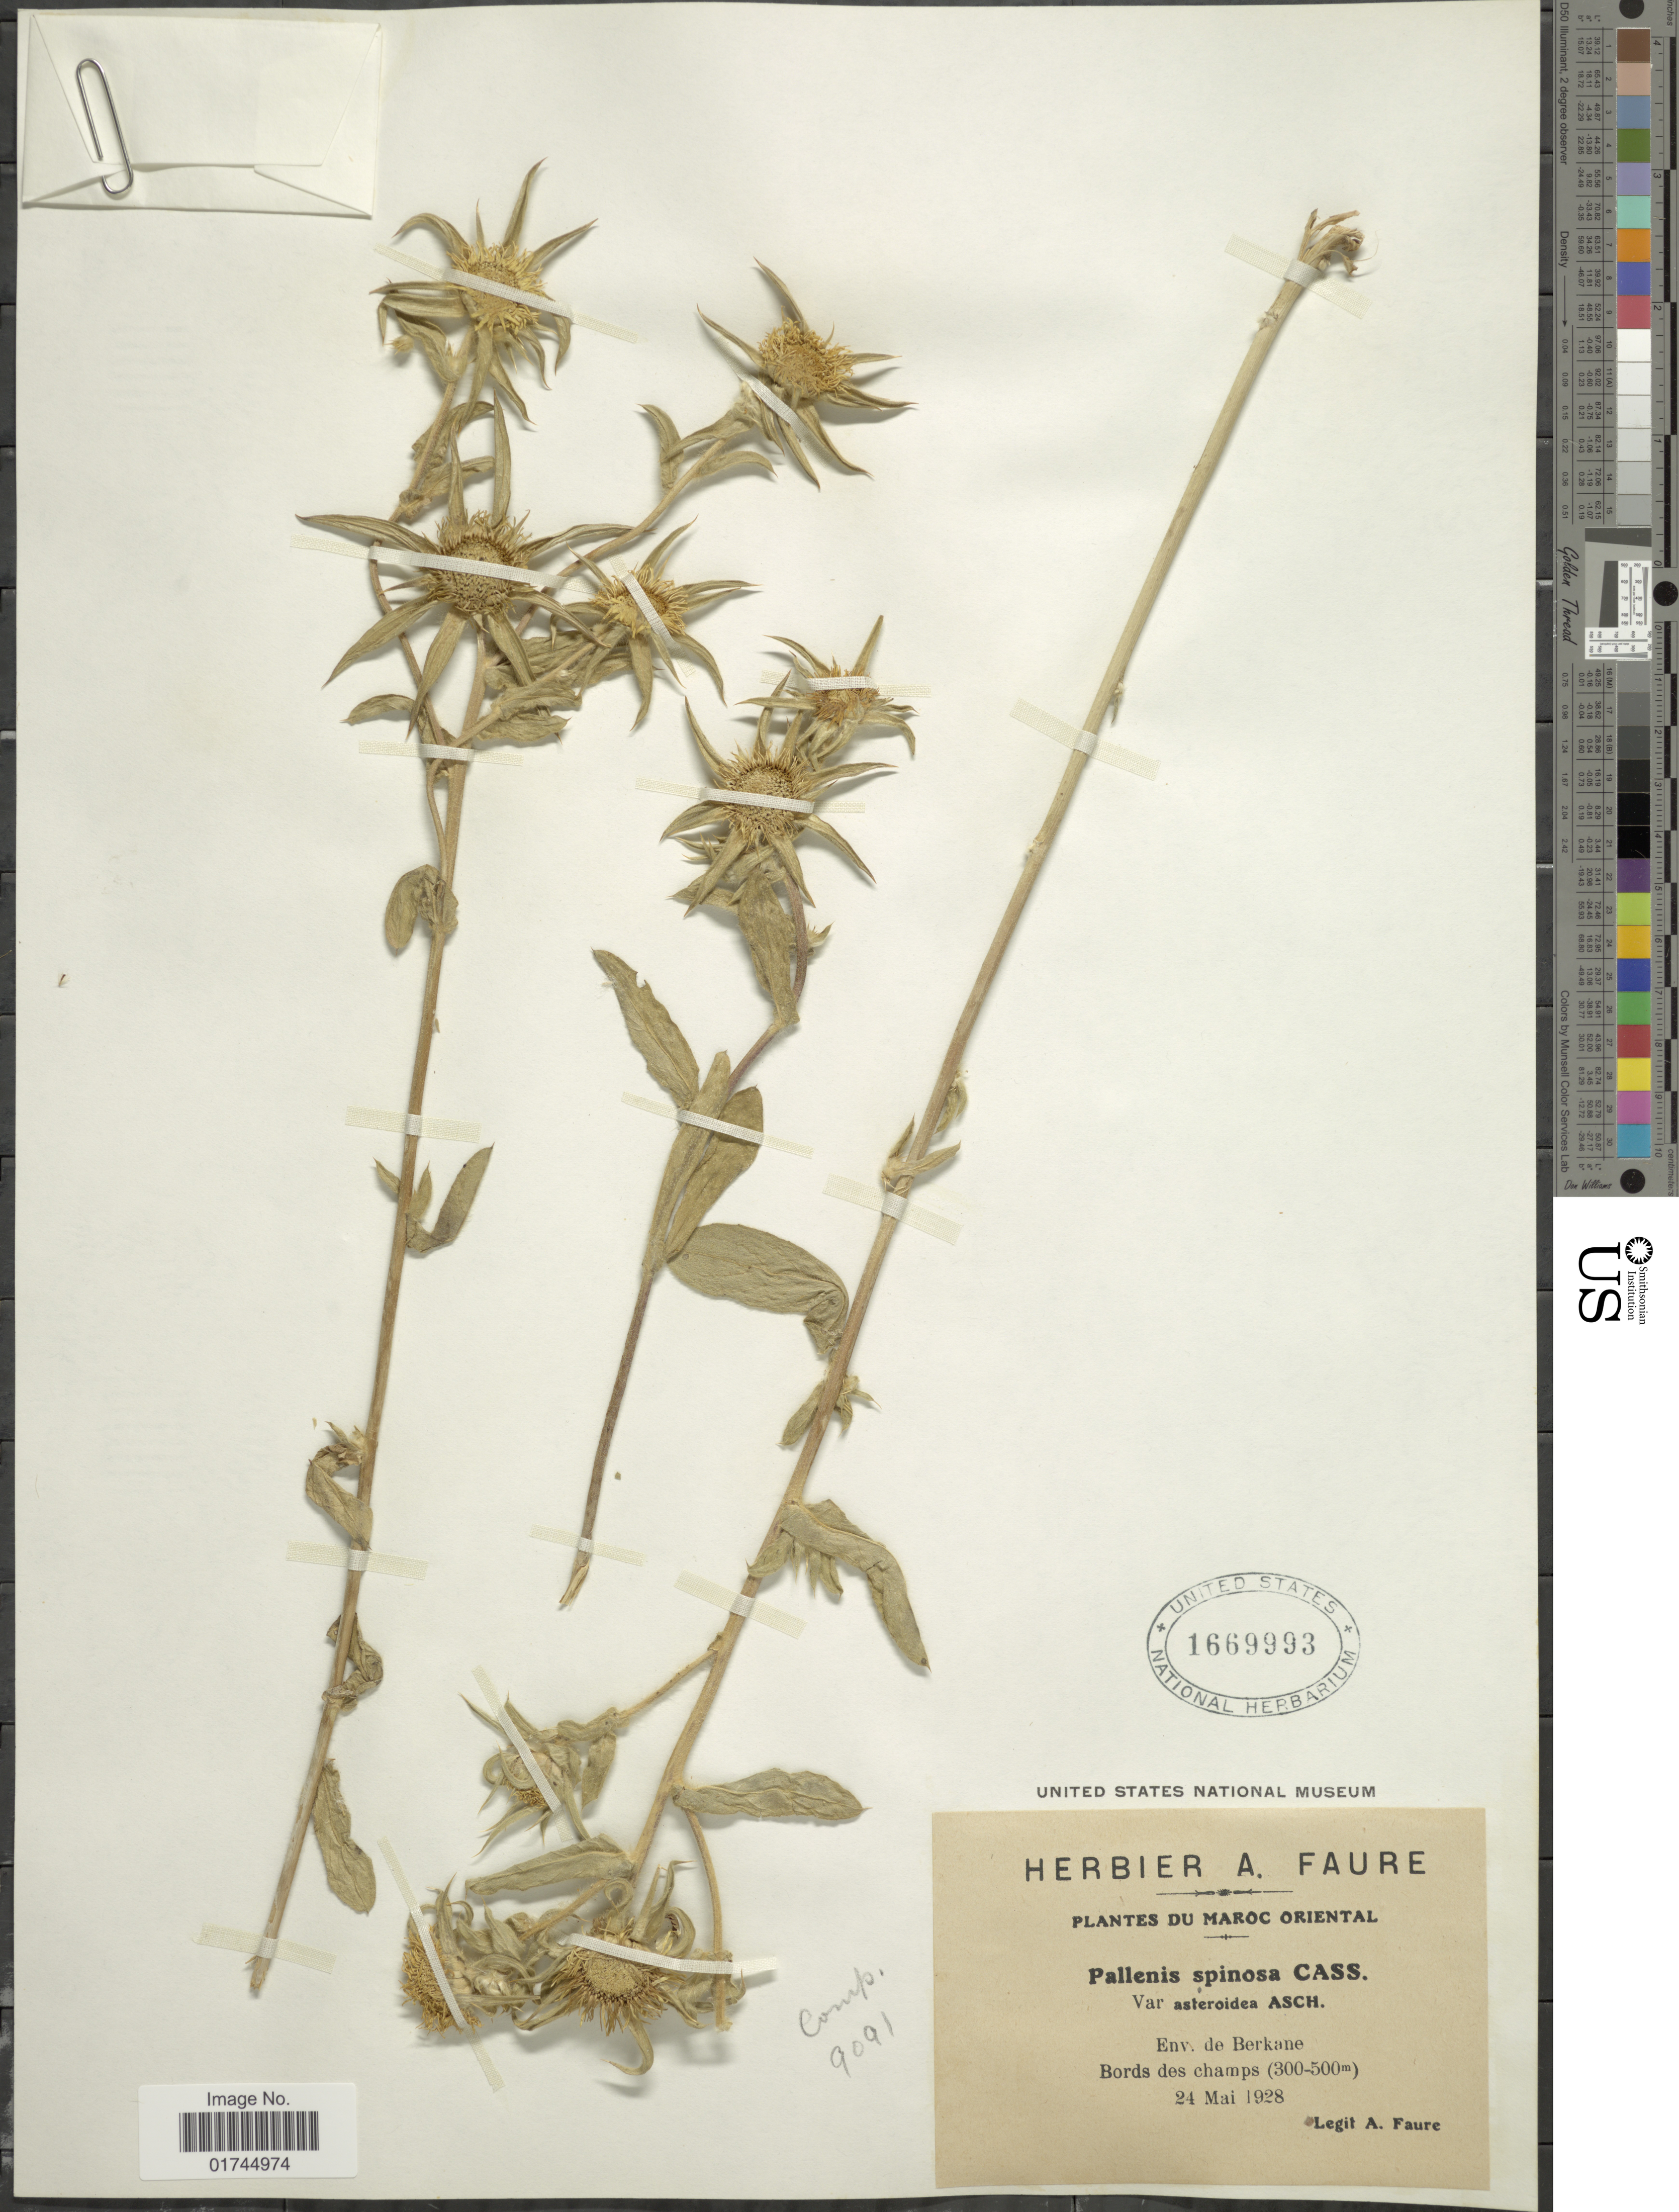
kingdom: Plantae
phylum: Tracheophyta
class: Magnoliopsida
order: Asterales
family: Asteraceae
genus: Pallenis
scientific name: Pallenis spinosa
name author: (L.) Cass.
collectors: A. Faure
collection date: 1928-05-24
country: Morocco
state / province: Oriental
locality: Du Maroc Oriental, Env. de Berkane, Bords de Champs.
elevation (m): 300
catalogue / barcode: US 1669993